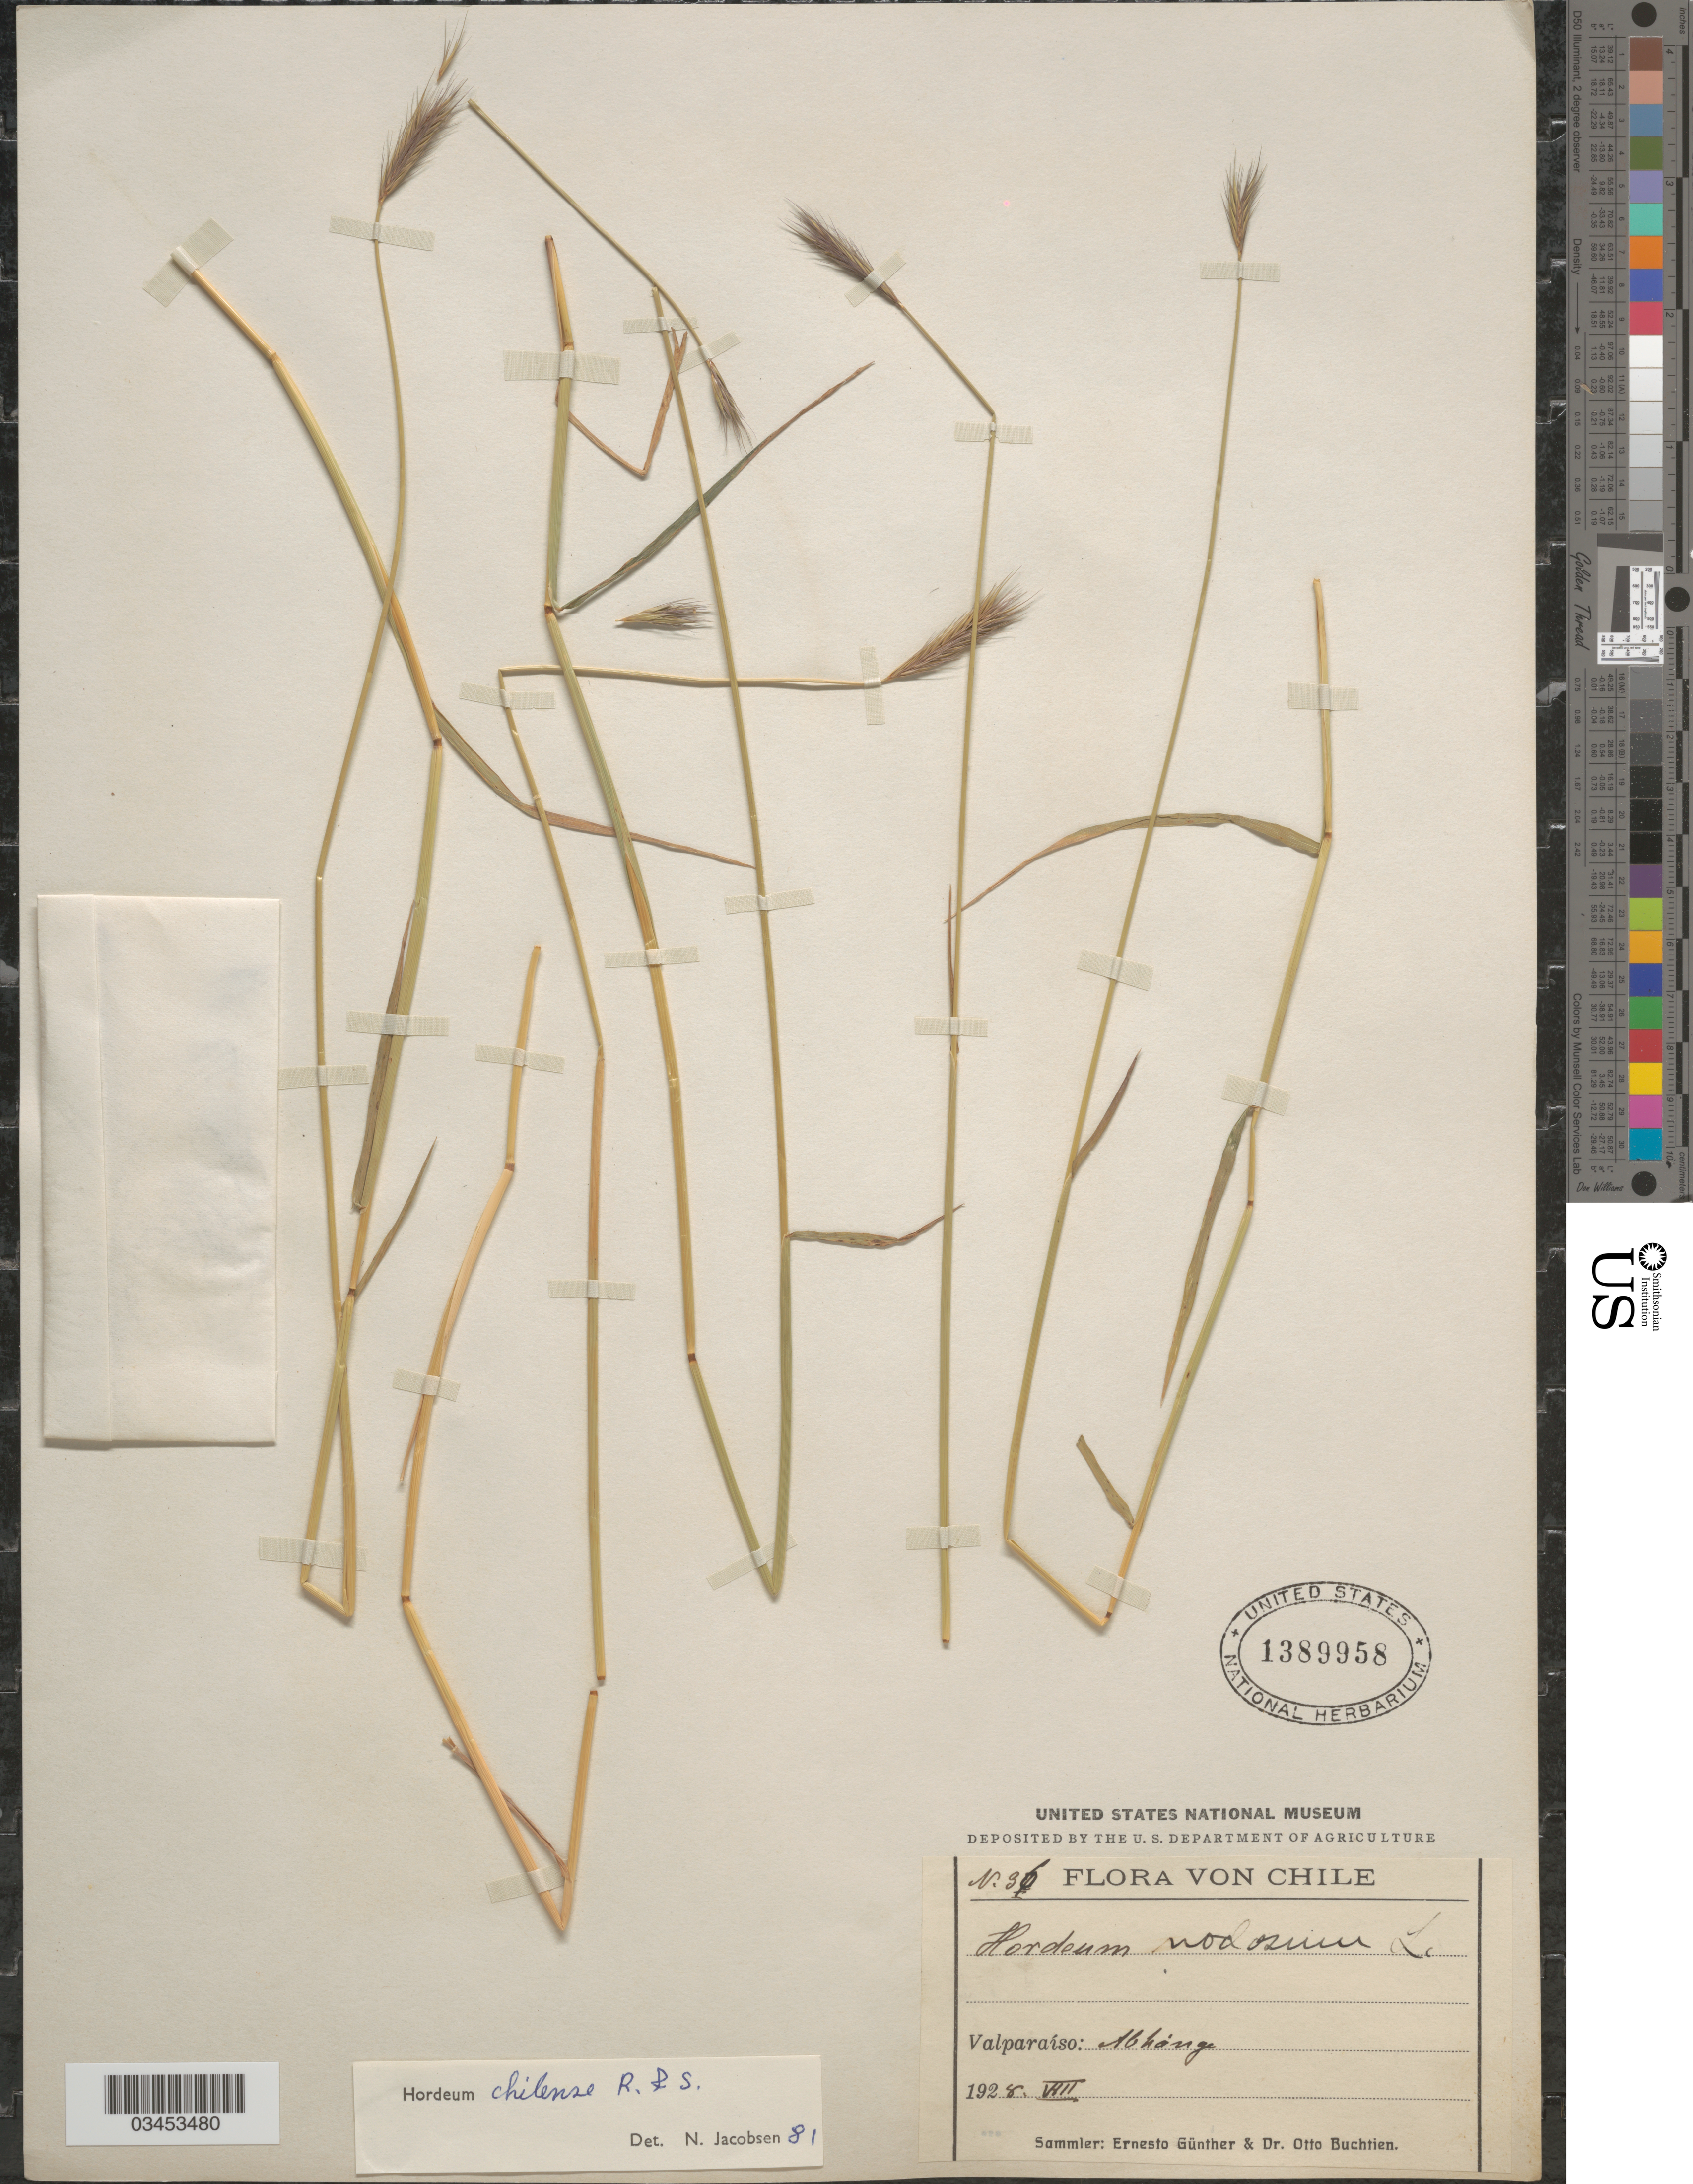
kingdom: Plantae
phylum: Tracheophyta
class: Liliopsida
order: Poales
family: Poaceae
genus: Hordeum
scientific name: Hordeum chilense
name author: Roem. & Schult.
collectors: E. Gunther & O. Buchtien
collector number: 36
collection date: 1928-08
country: Chile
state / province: Valparaíso (V)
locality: Abhánge.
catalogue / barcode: US 1389958